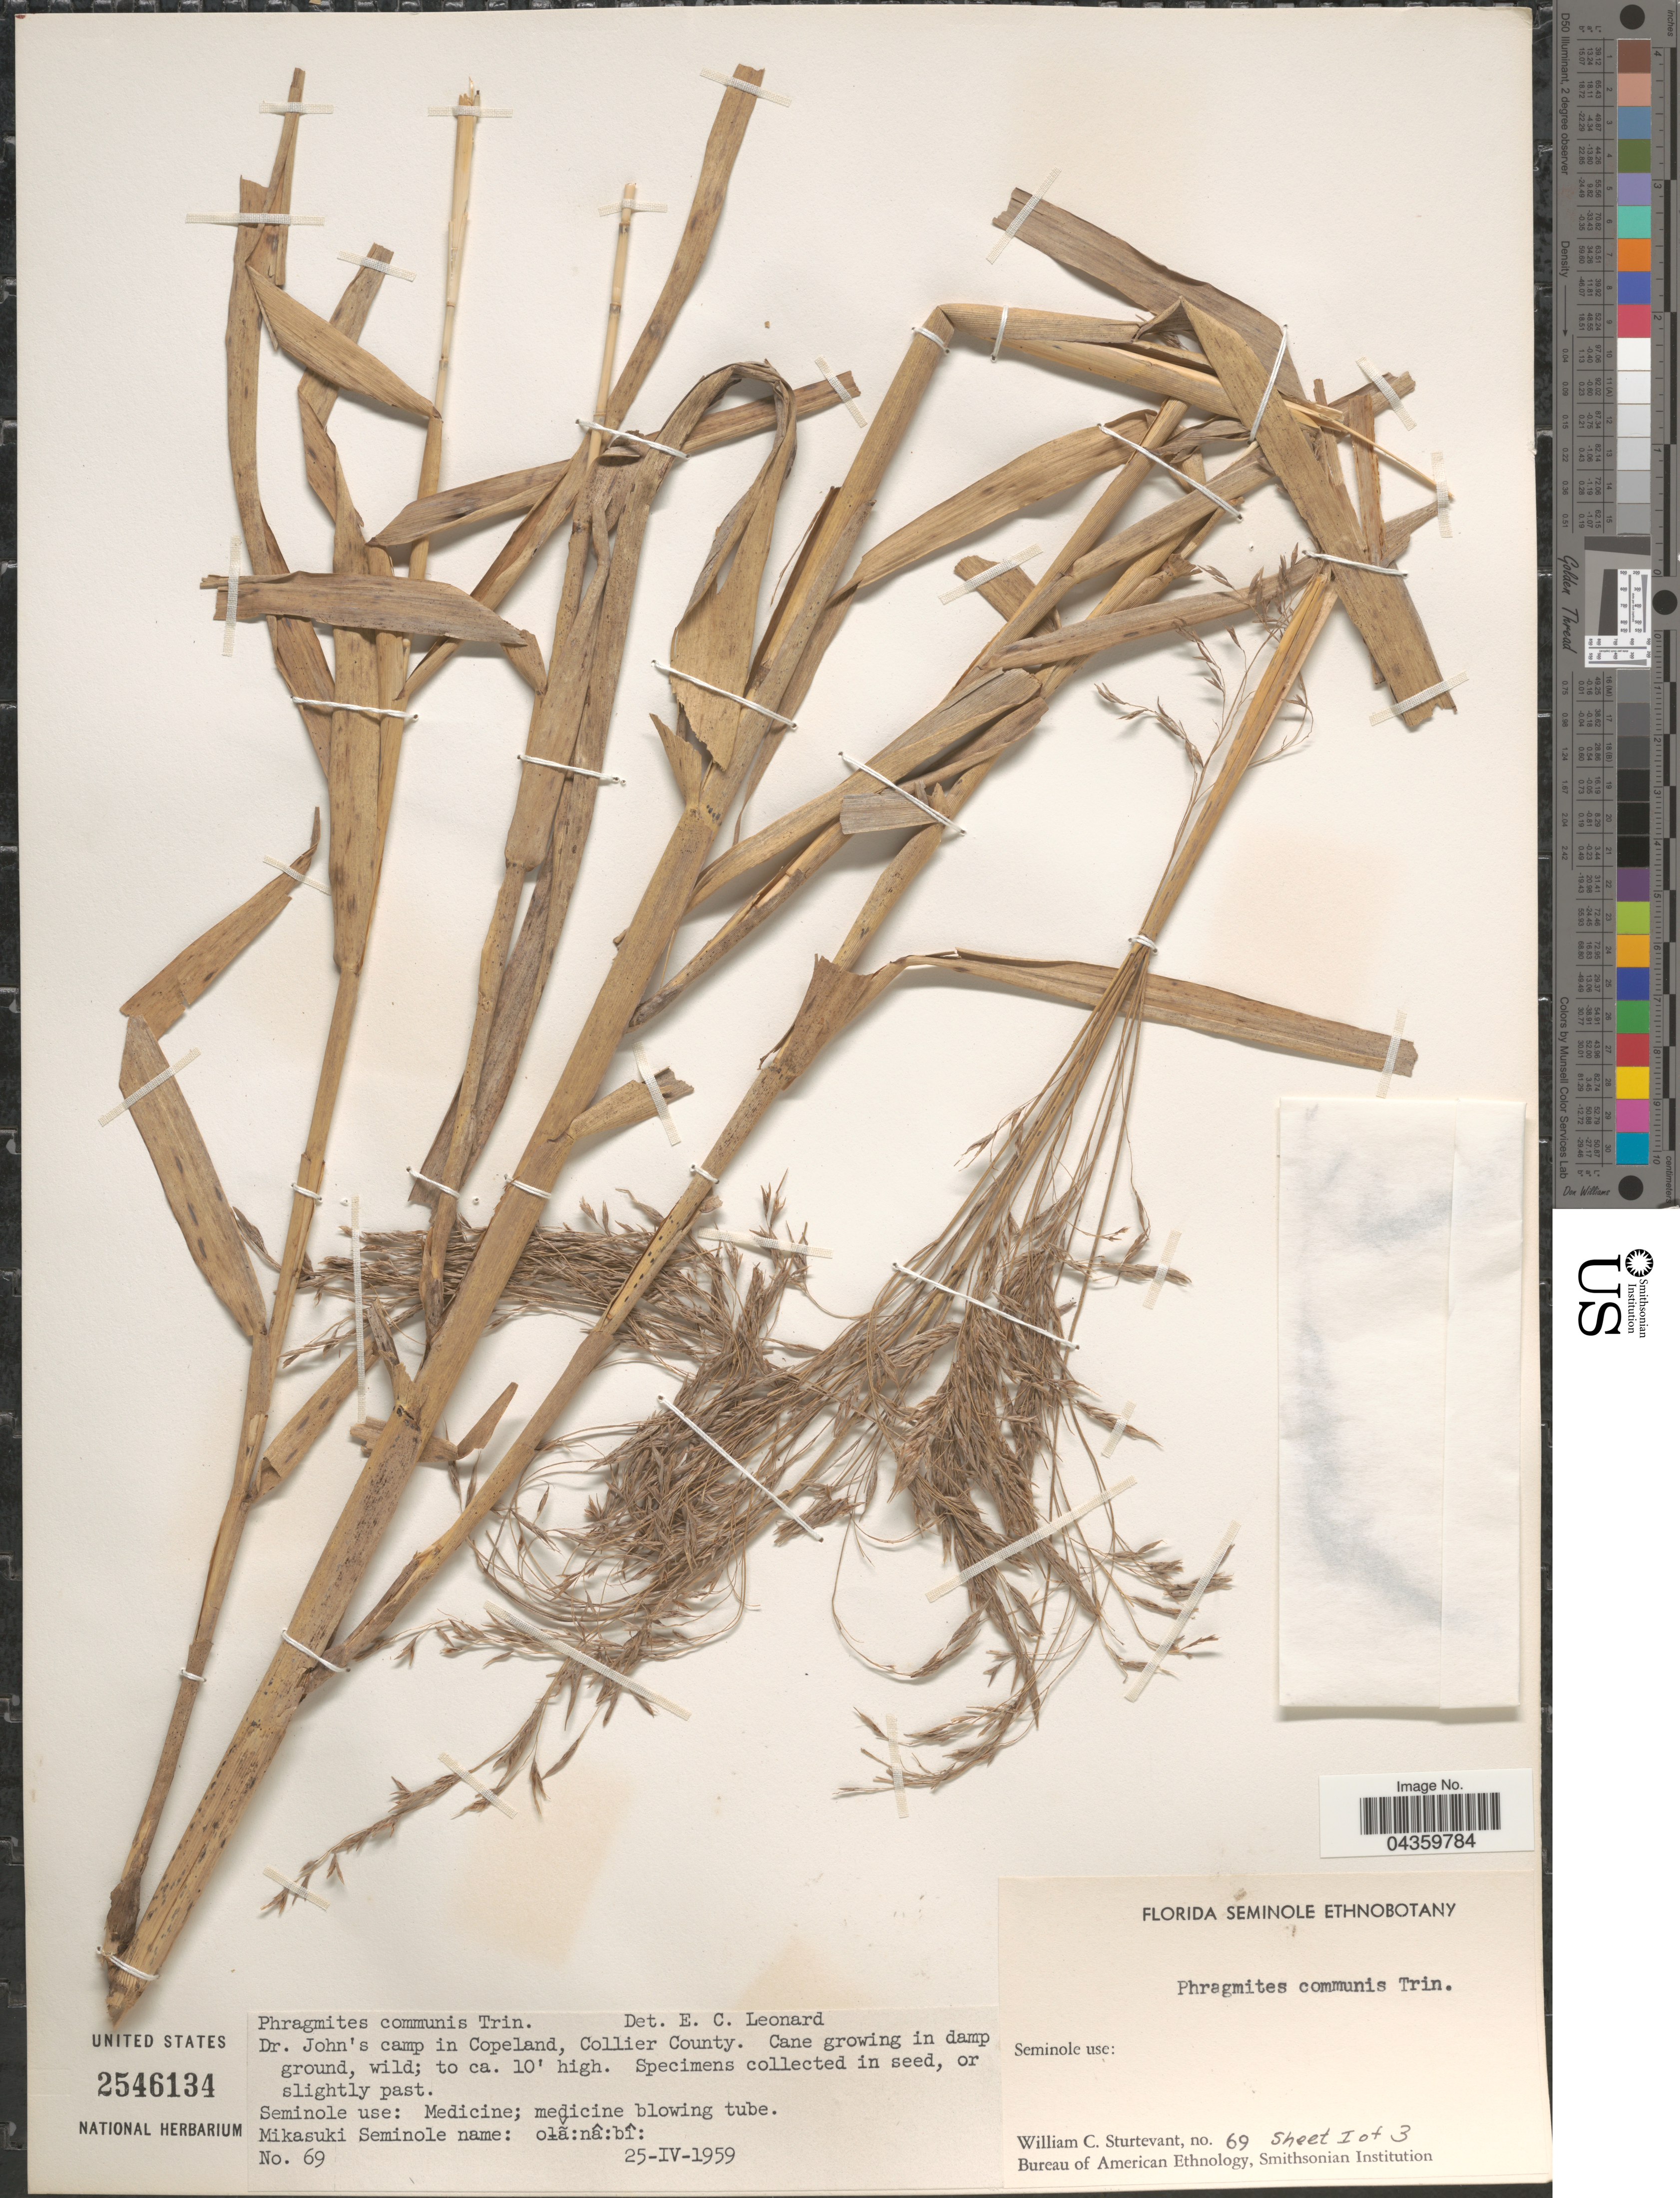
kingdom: Plantae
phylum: Tracheophyta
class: Liliopsida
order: Poales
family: Poaceae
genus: Phragmites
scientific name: Phragmites australis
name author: (Cav.) Trin. ex Steud.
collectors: W. Sturtevant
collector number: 69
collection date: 1959-04-25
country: United States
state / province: Florida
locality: Florida Seminole Ethnobotany.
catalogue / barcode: US 2546134